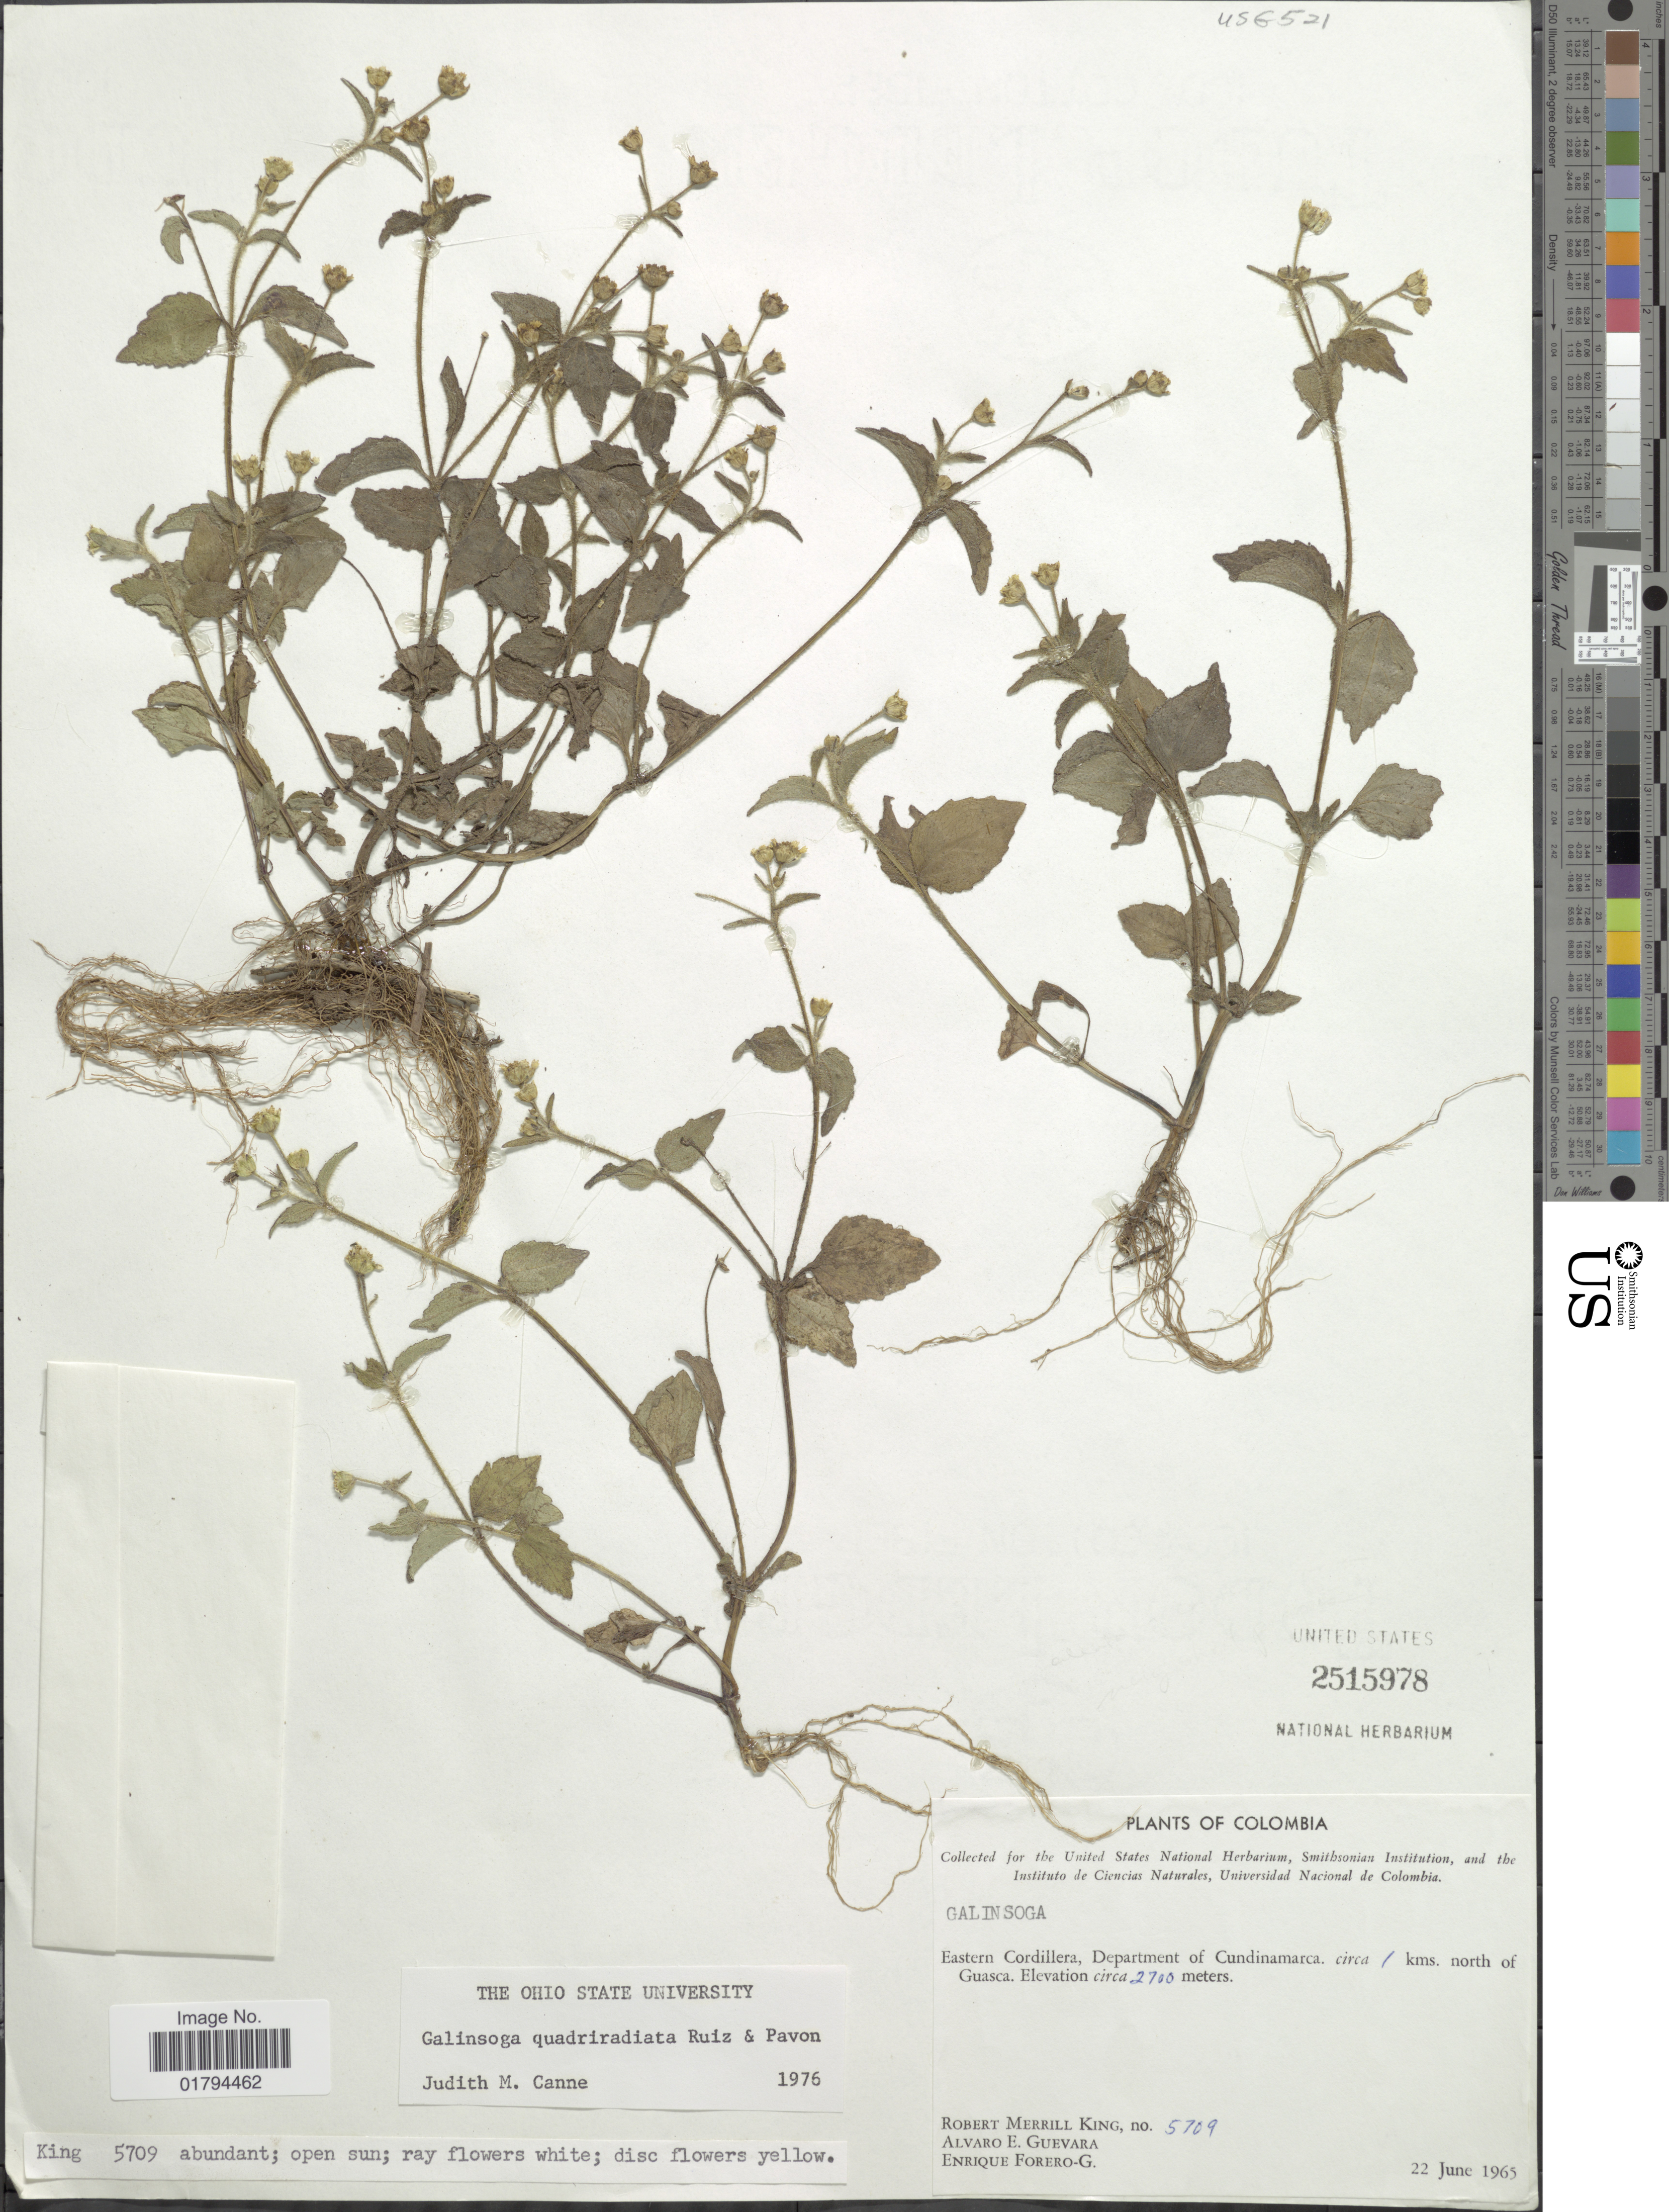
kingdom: Plantae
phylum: Tracheophyta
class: Magnoliopsida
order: Asterales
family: Asteraceae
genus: Galinsoga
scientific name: Galinsoga quadriradiata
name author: Ruiz & Pav.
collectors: R. M. King, A. E. Guevara & E. Forero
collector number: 5709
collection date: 1965-06-22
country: Colombia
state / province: Cundinamarca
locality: Eastern Cordillera, circa 1kms. north of Guasca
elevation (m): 2700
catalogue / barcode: US 2515978